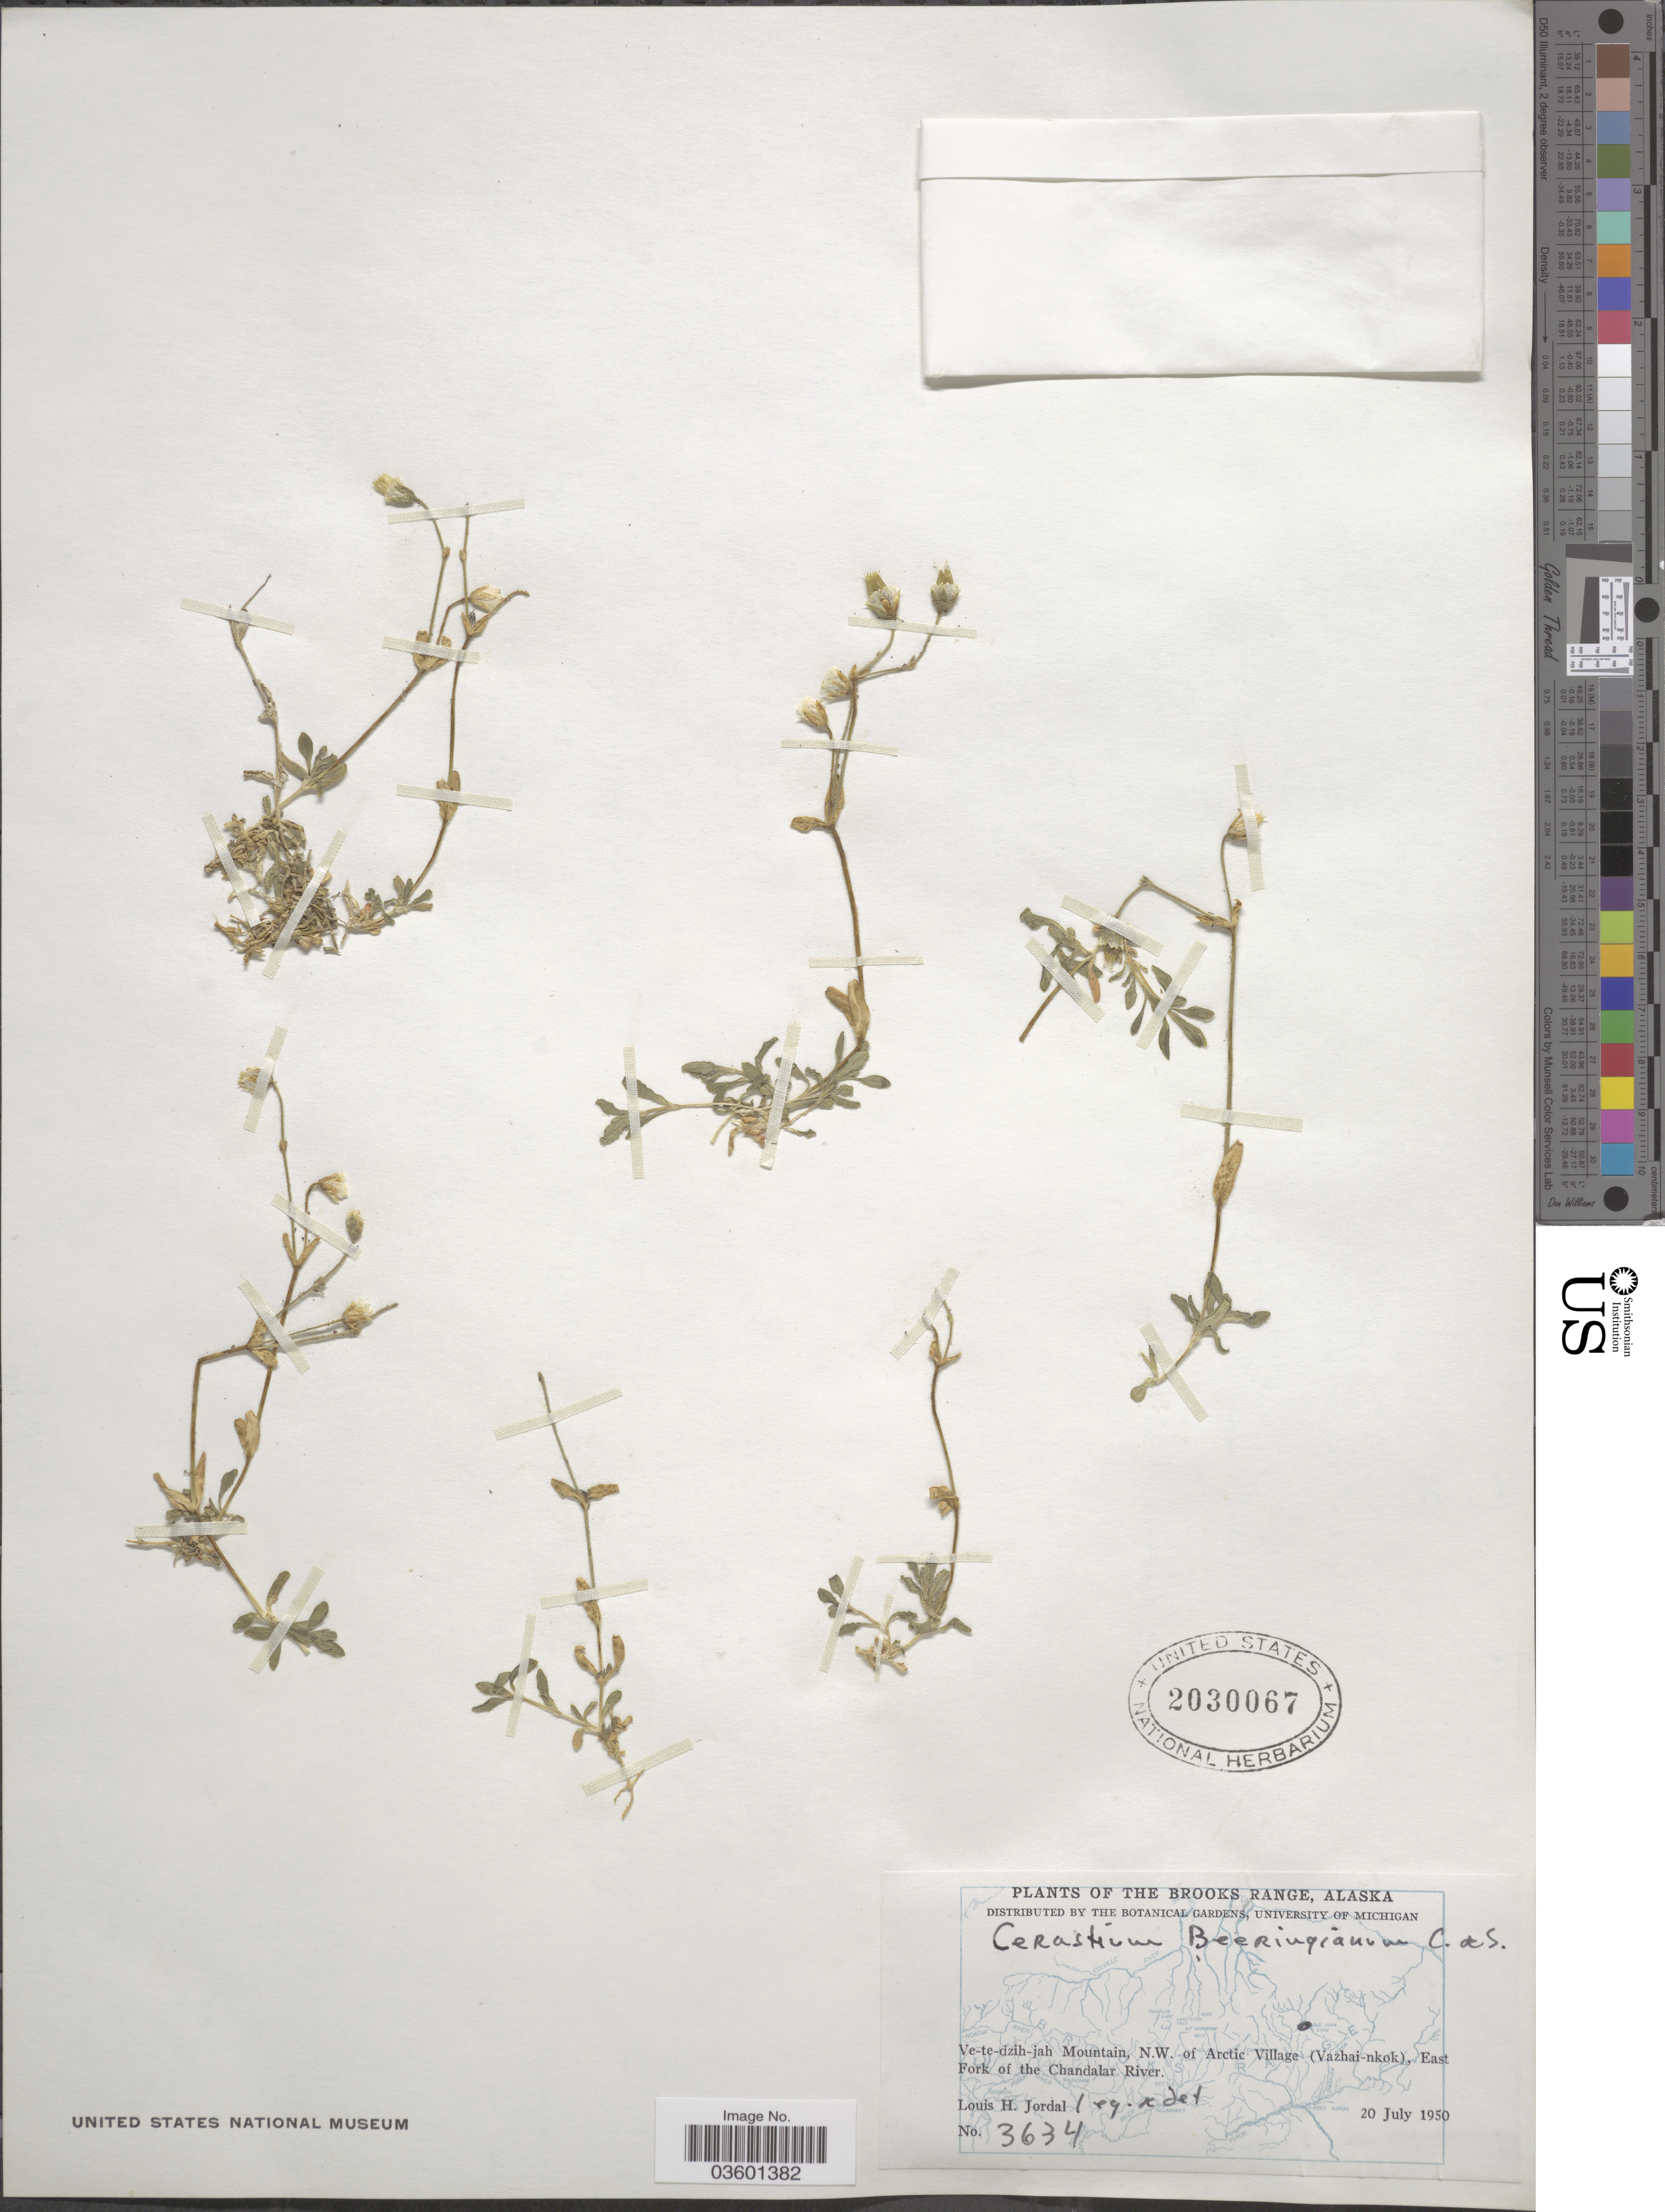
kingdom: Plantae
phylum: Tracheophyta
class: Magnoliopsida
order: Caryophyllales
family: Caryophyllaceae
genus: Cerastium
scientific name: Cerastium beeringianum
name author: Cham. & Schltdl.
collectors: L. Jordal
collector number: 3634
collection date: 1950-07-20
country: United States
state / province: Alaska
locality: The Brooks Range. Ve-te-dzih-jah Mountain, N.W. of Arctic Village (Vazhai-nkok), East Fork of the Chandalar River.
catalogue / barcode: US 2030067